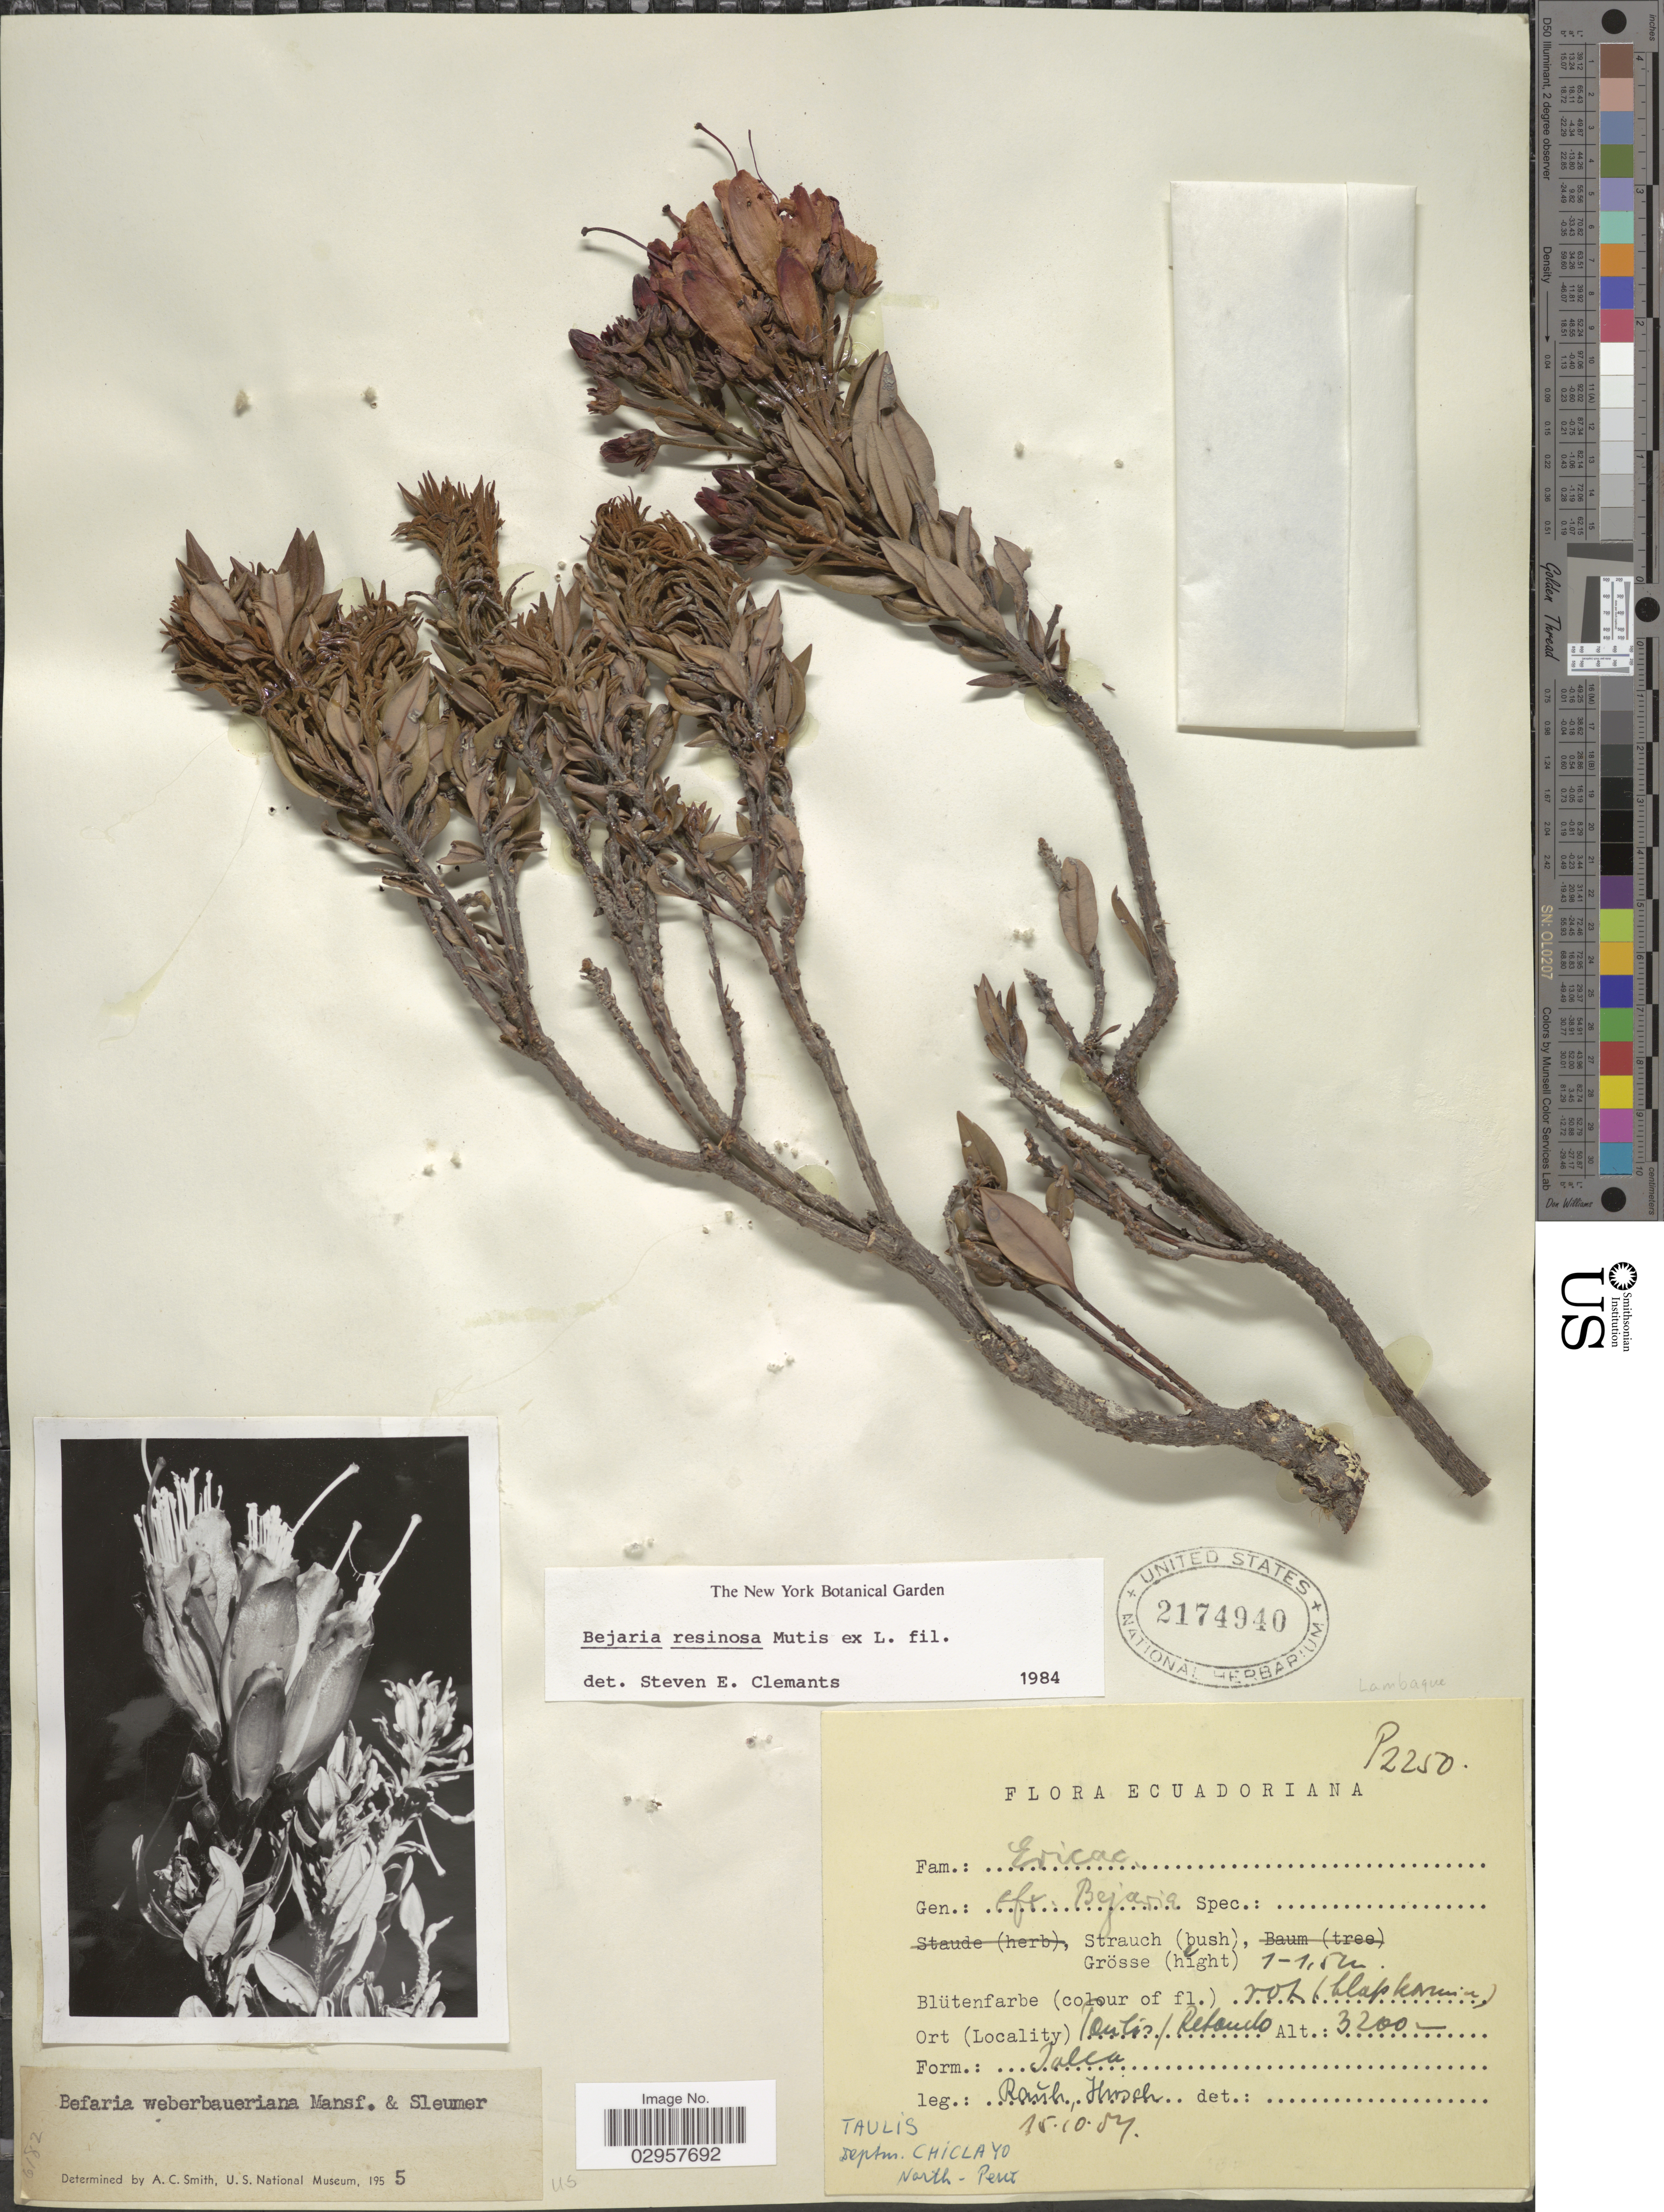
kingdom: Plantae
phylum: Tracheophyta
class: Magnoliopsida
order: Ericales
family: Ericaceae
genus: Befaria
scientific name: Befaria resinosa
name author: Mutis ex L. f.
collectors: -. Rauh & Husch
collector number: P2250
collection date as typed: Transcribed d/m/y: 15/10/54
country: Ecuador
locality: Taulis / Retando [interpreted]. Form.; Talca. Ecuadoriana. Deptm. Chiclayo. north-Perú.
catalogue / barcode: US 2174940